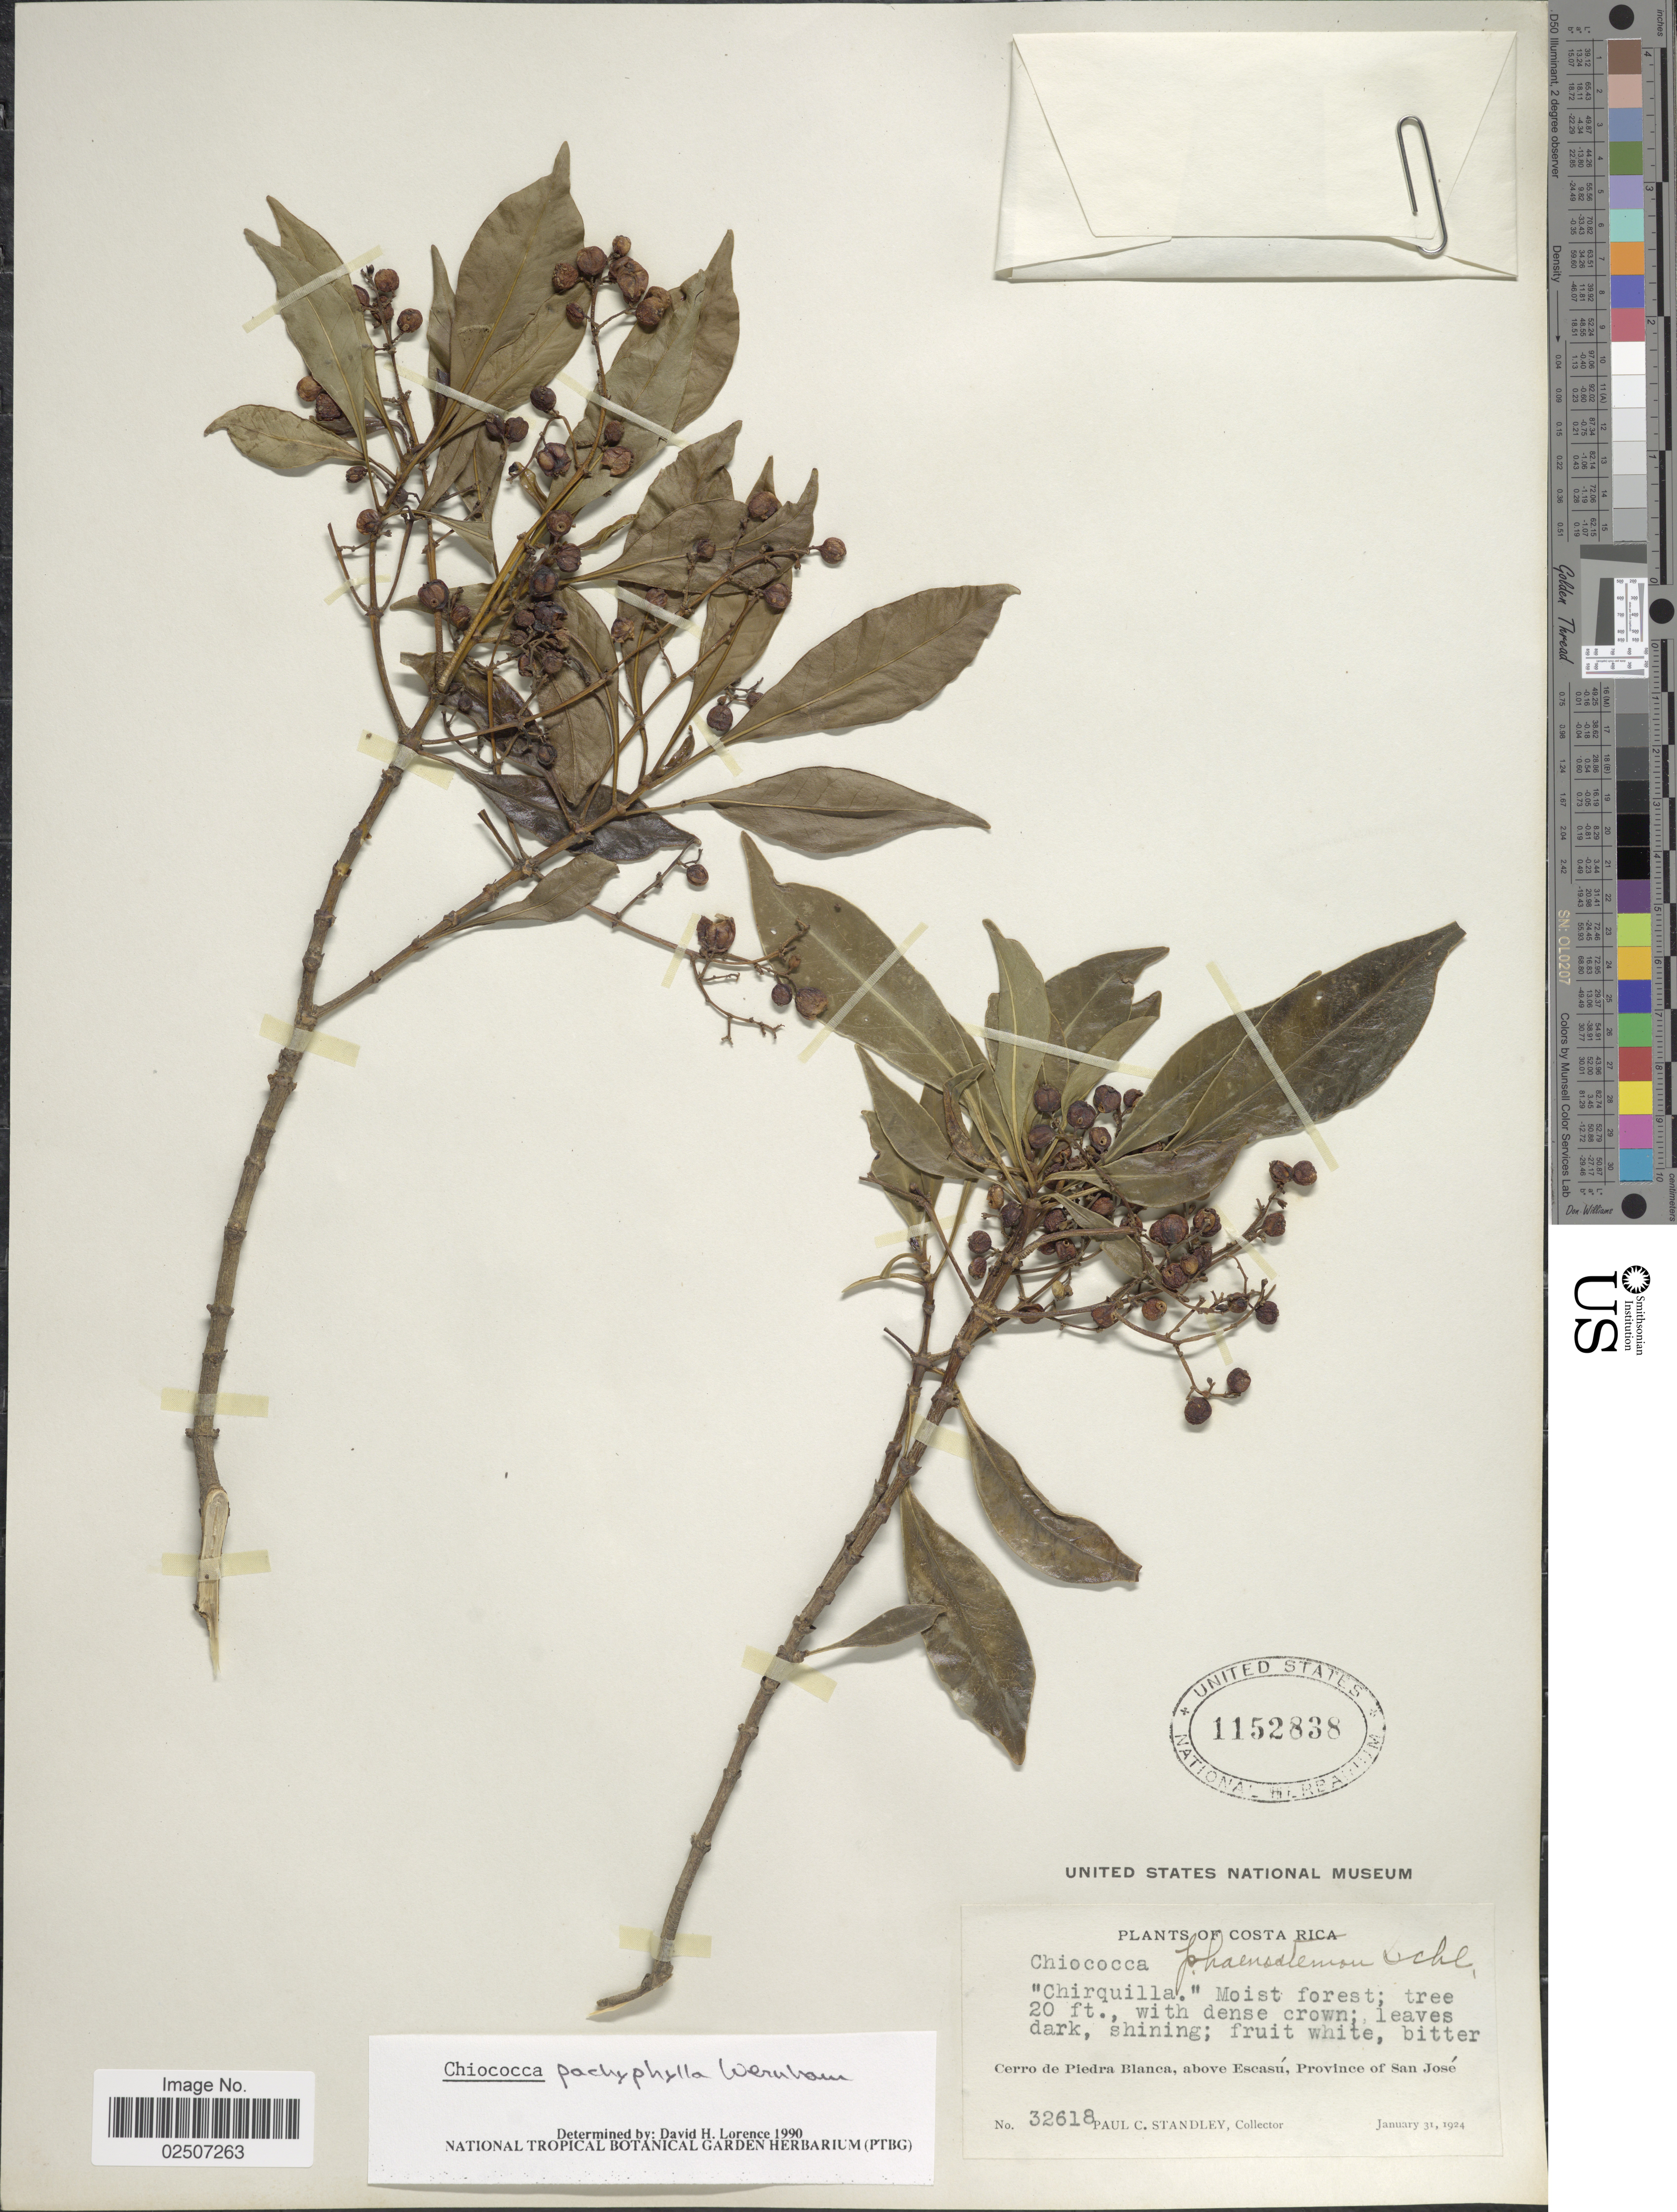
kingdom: Plantae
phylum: Tracheophyta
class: Magnoliopsida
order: Gentianales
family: Rubiaceae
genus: Chiococca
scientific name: Chiococca pachyphylla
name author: Wernham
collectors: P. C. Standley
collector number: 32618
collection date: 1924-01-31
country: Costa Rica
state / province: San José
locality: Cerro de Piedra Blanca, above Escasu, Province of San Jose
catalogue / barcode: US 1152838